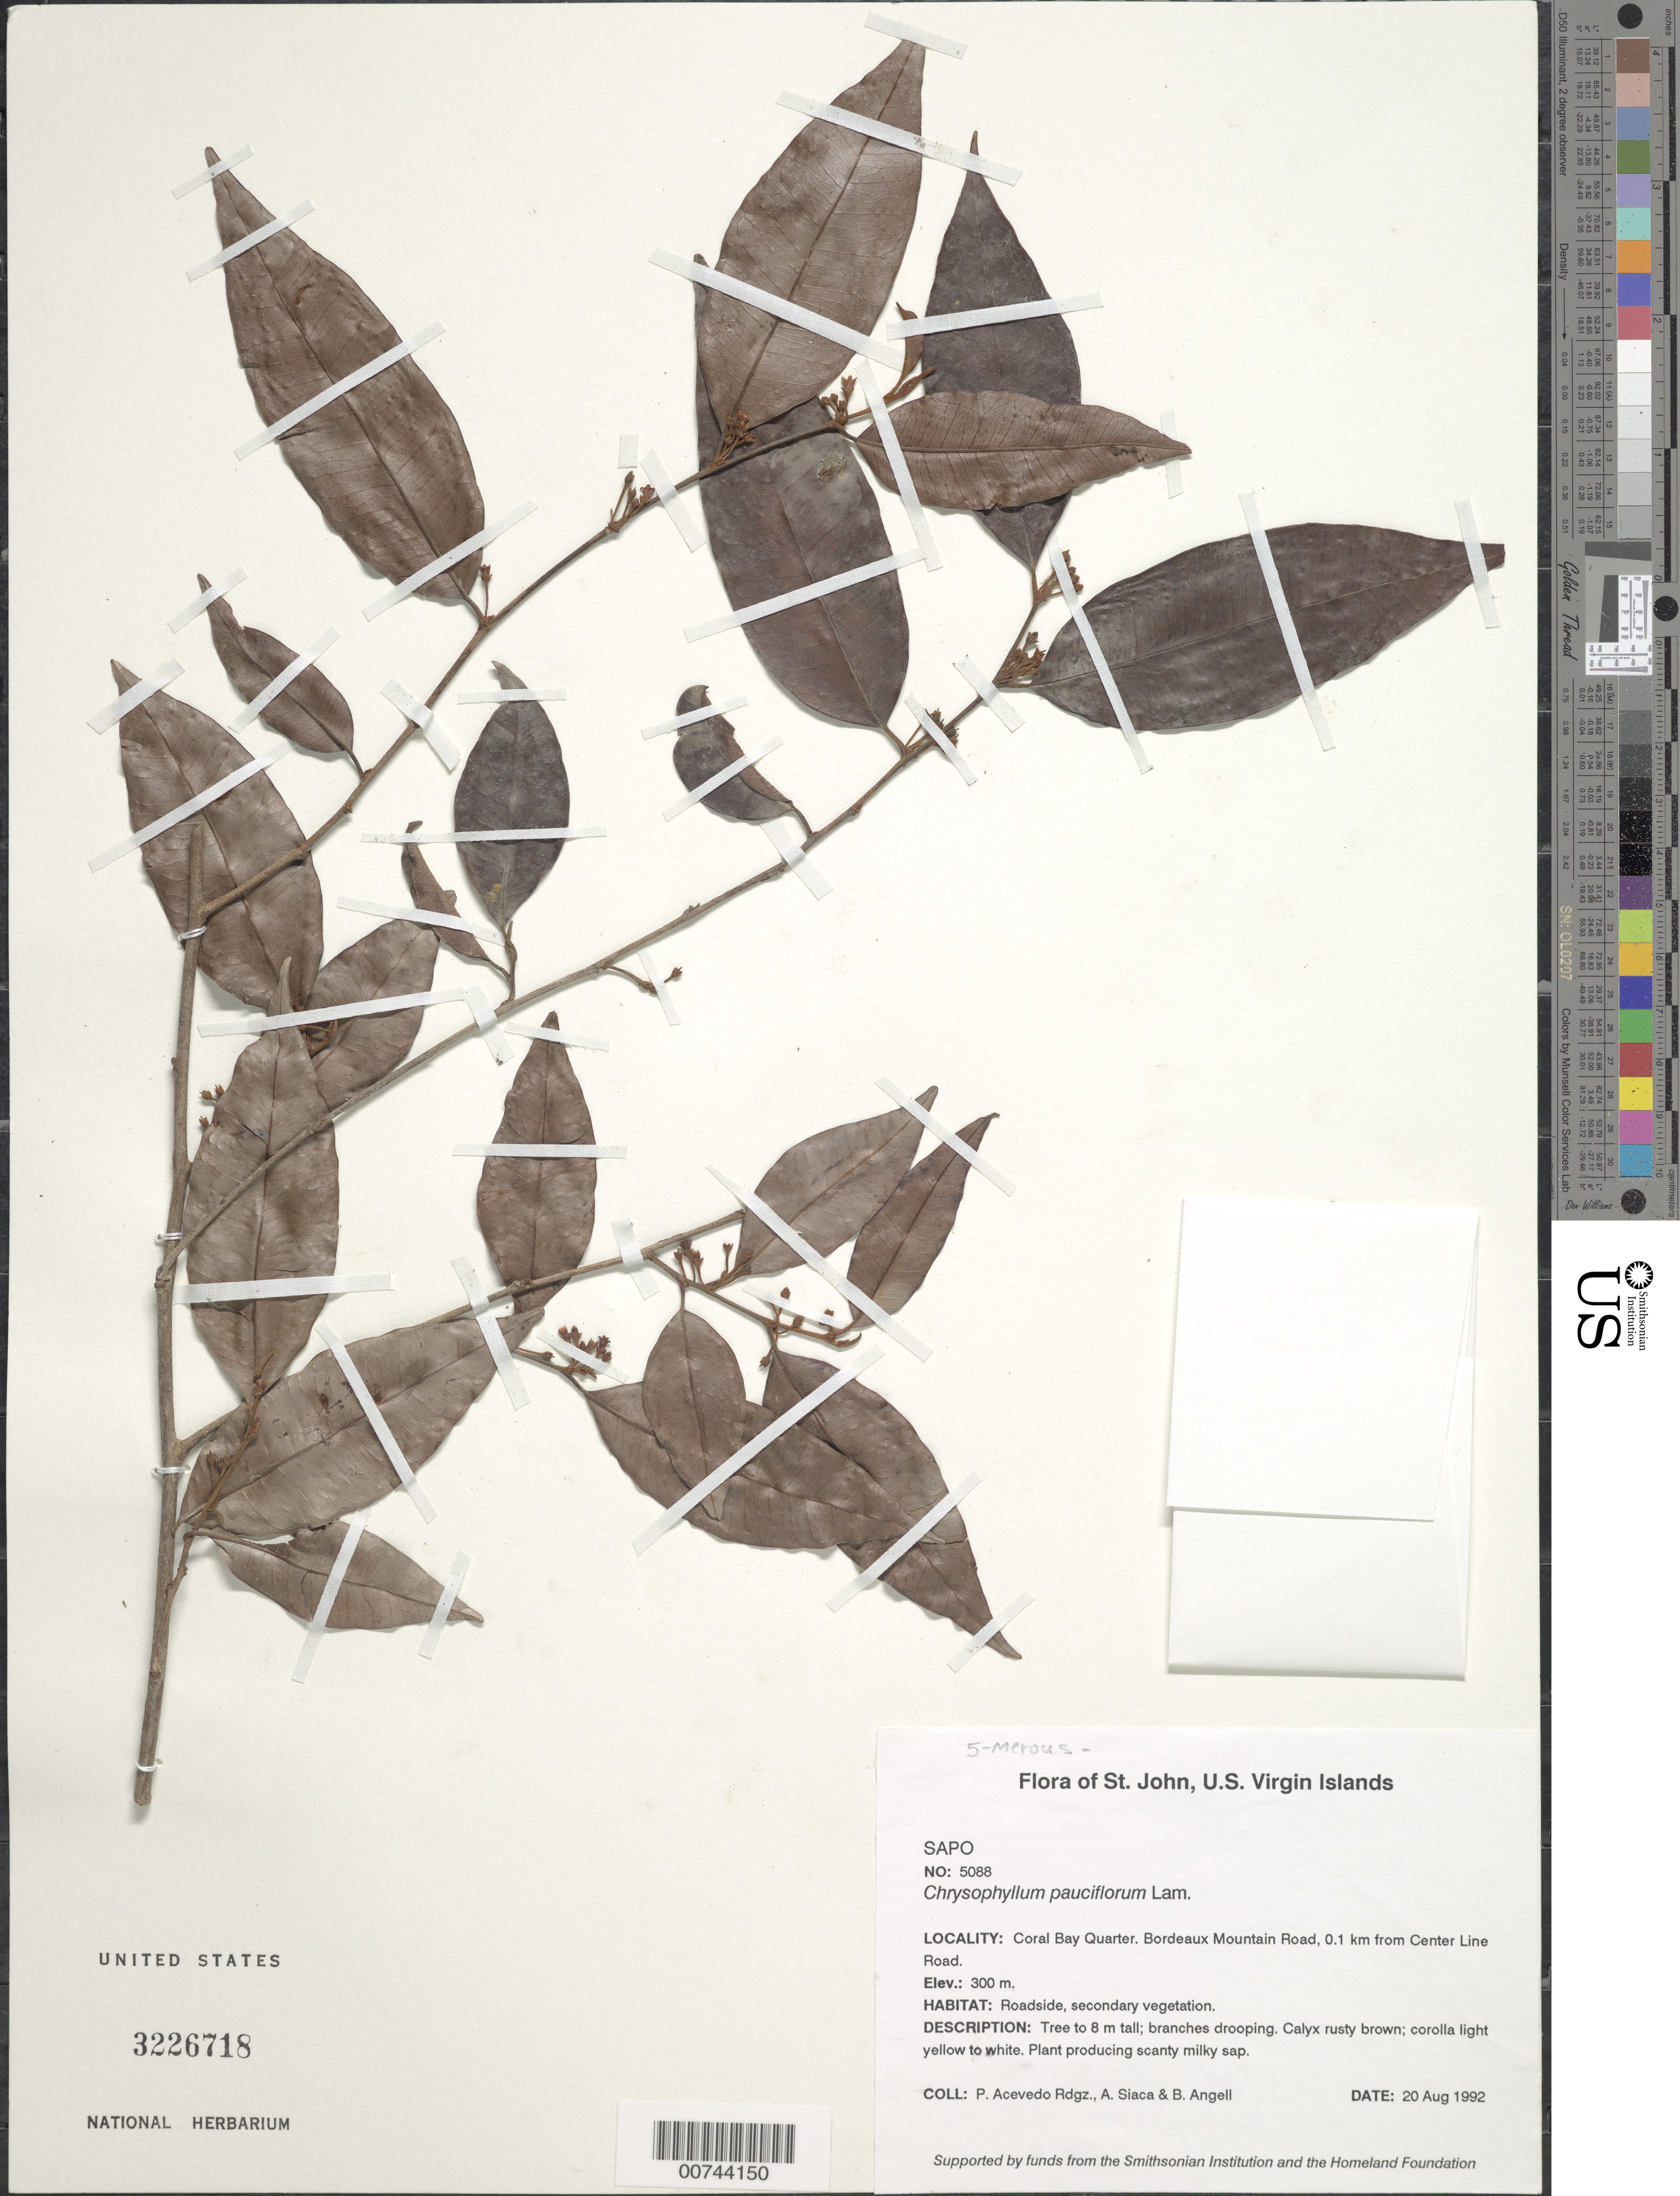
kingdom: Plantae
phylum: Tracheophyta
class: Magnoliopsida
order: Ericales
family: Sapotaceae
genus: Chrysophyllum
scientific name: Chrysophyllum pauciflorum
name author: Lam.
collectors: P. Acevedo-Rodr., A. Siaca & Bobbi Angell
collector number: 5088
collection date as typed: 20 Aug 1992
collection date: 1992-08-20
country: U.S. Virgin Islands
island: St. John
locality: Coral Bay Quarter; along dirt road to Bordeaux Mountain., 0.1 km from Center Line Road.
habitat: Roadside, secondary vegetation.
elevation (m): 300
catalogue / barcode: US 3226718